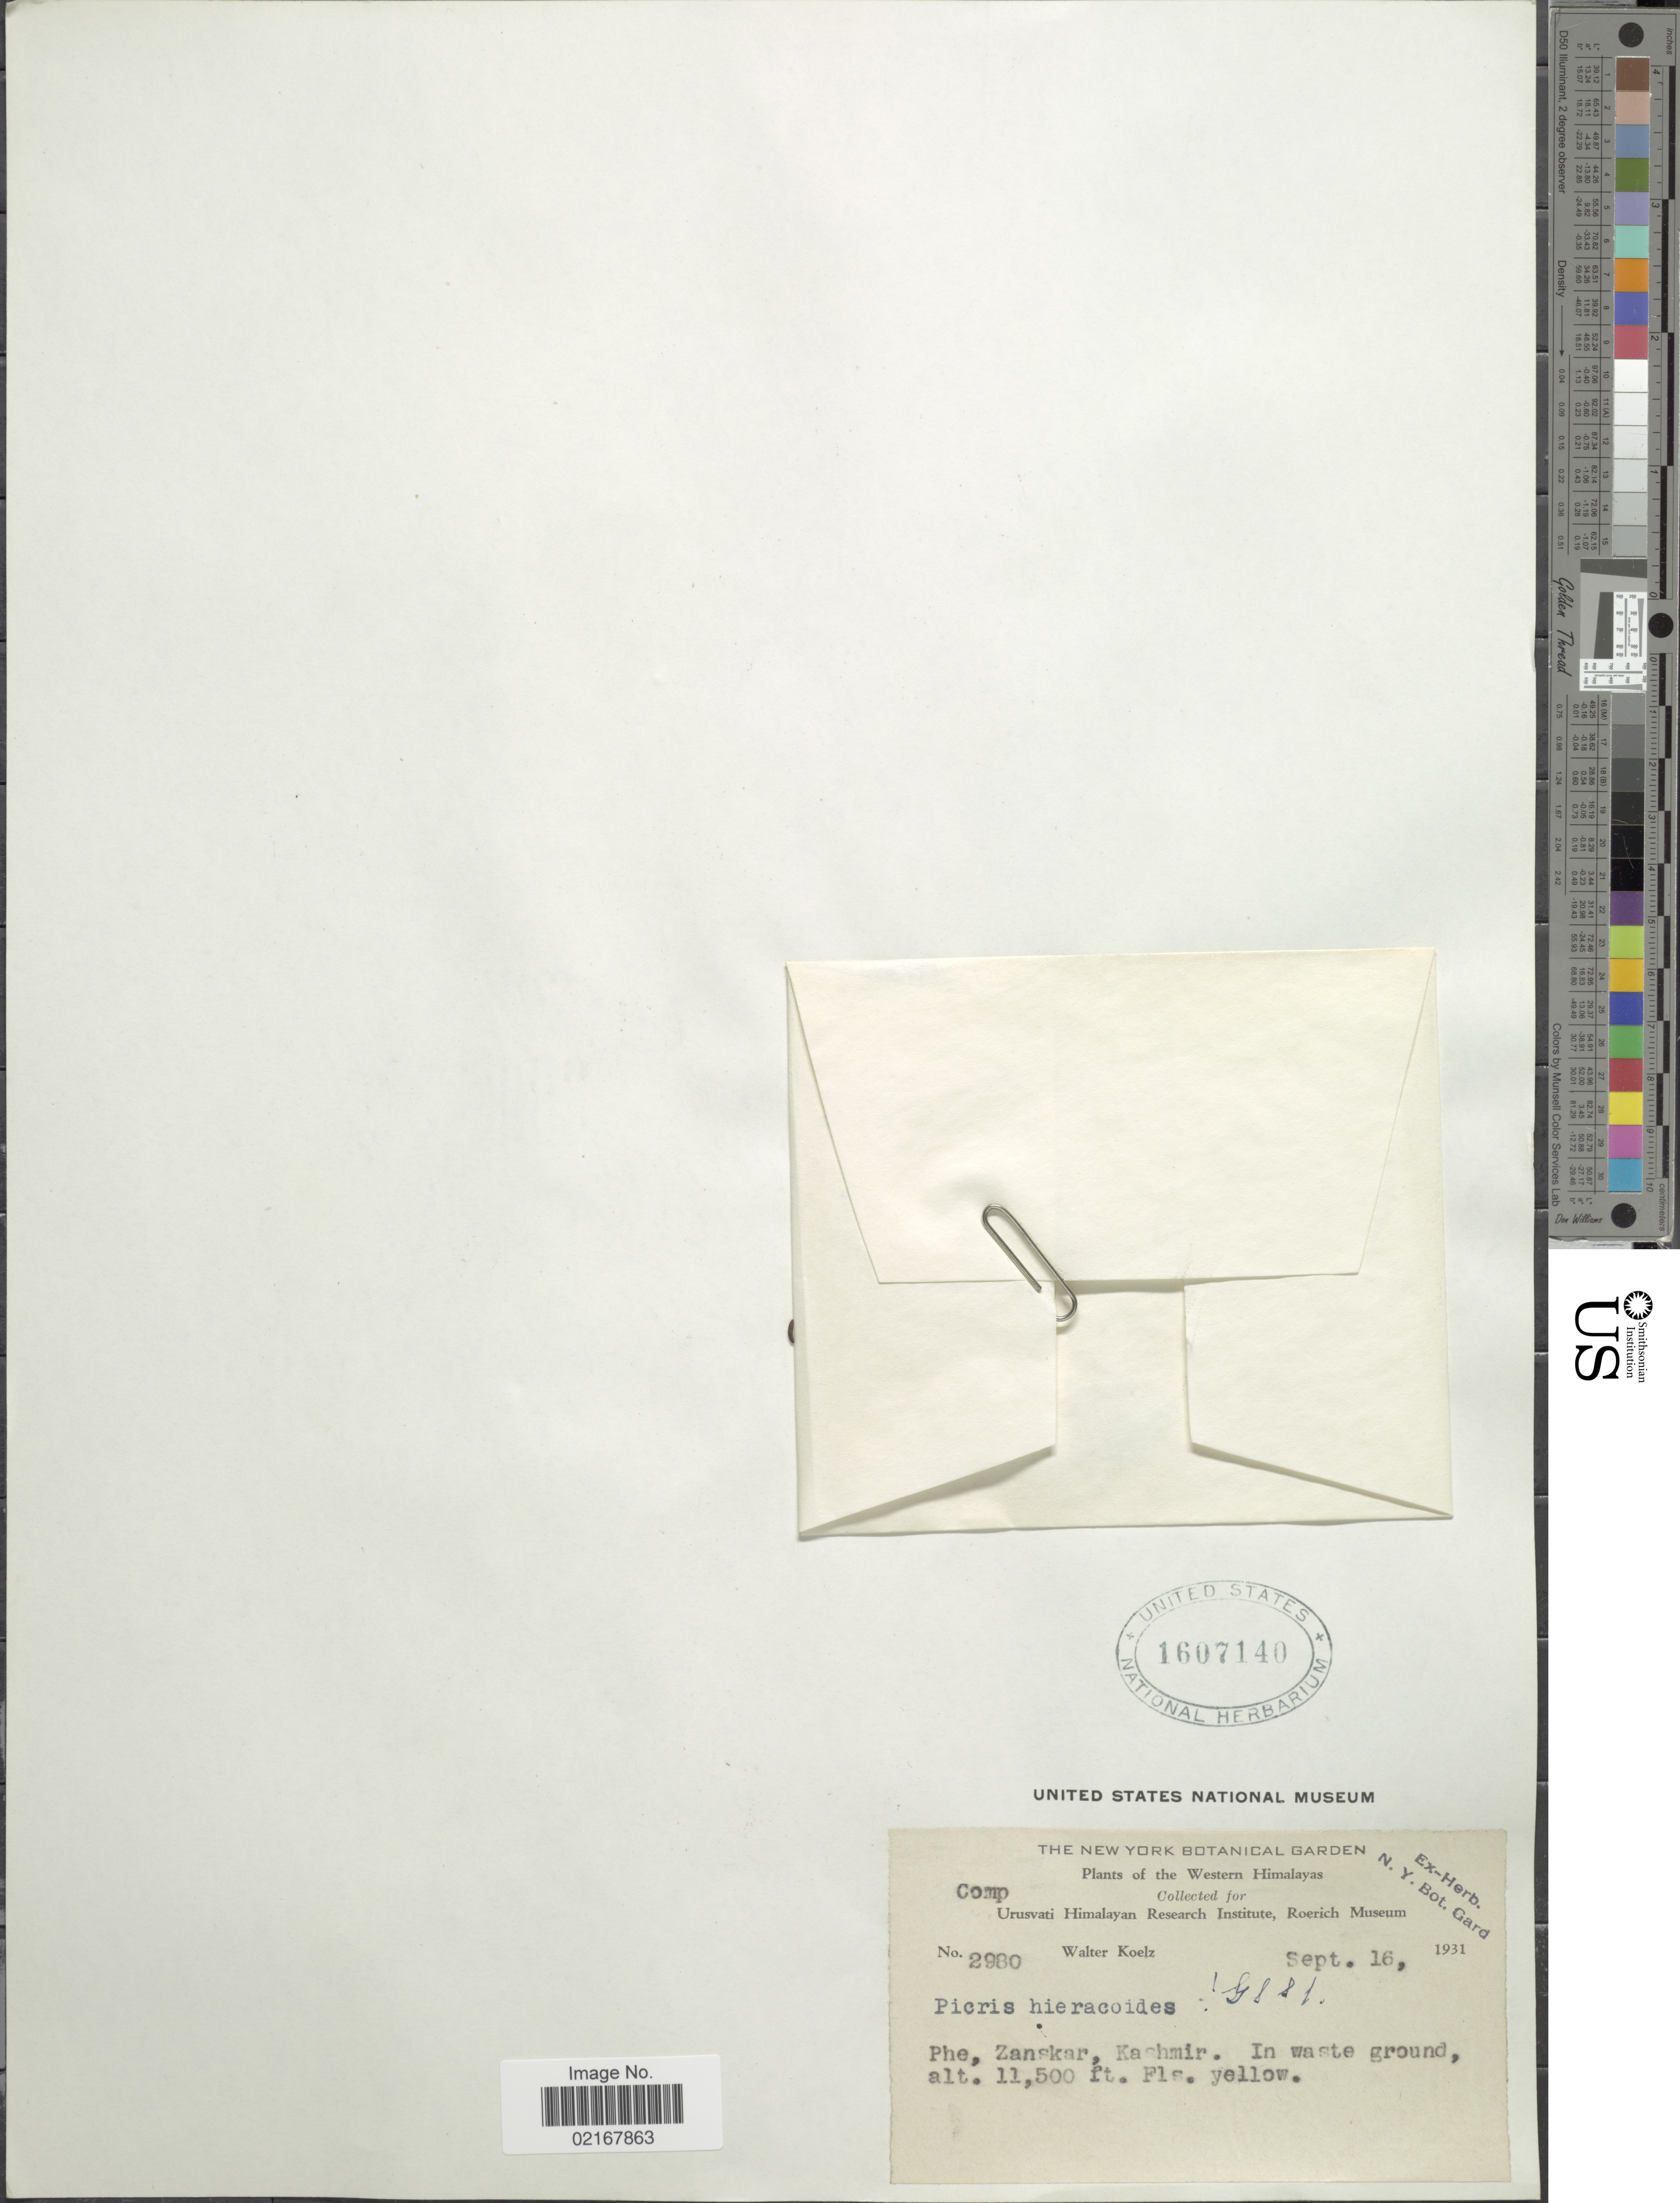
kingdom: Plantae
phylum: Tracheophyta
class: Magnoliopsida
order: Asterales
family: Asteraceae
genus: Picris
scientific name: Picris hieracioides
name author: L.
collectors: W. N. Koelz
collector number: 2980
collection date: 1931-09-16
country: India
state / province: Jammu and Kashmir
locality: Western Himalayas, Phe, Zanskar, kashmir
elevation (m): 3505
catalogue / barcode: US 1607140